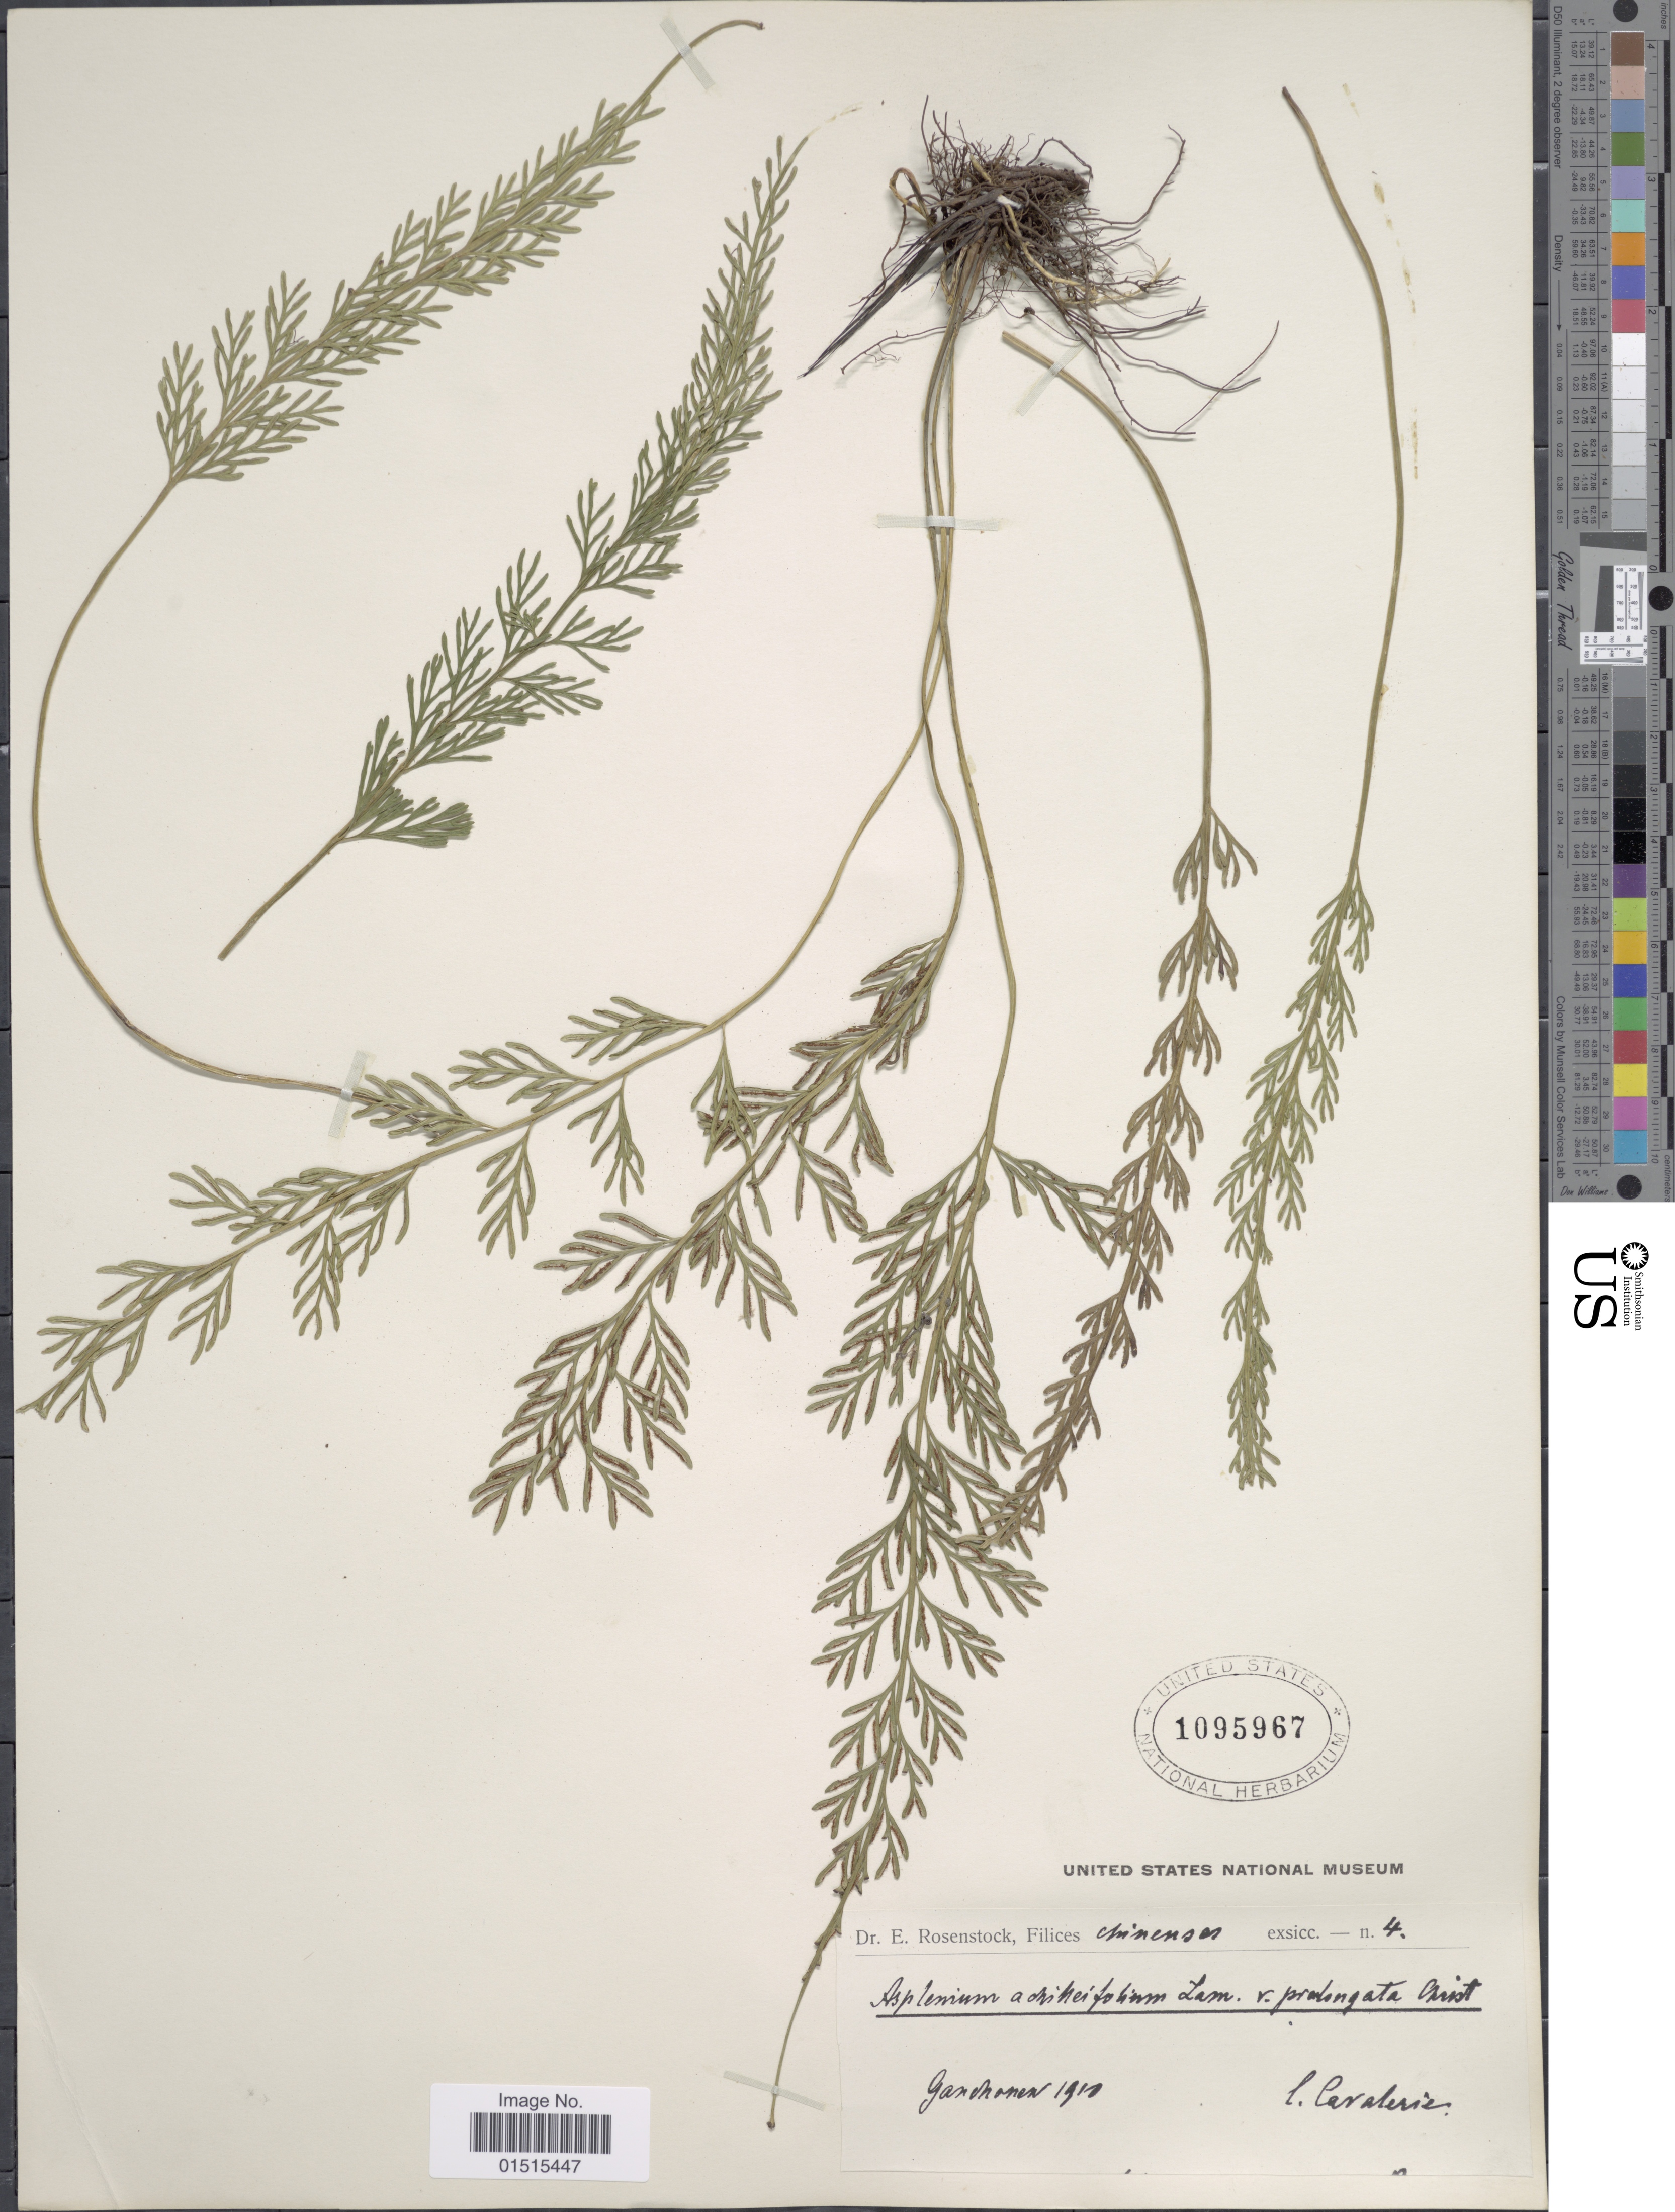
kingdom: Plantae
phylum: Tracheophyta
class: Polypodiopsida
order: Polypodiales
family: Aspleniaceae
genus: Asplenium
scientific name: Asplenium prolongatum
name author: Hook.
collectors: -. Cavalerie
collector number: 4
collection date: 1910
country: China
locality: Gardhonen [interpreted]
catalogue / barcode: US 1095967